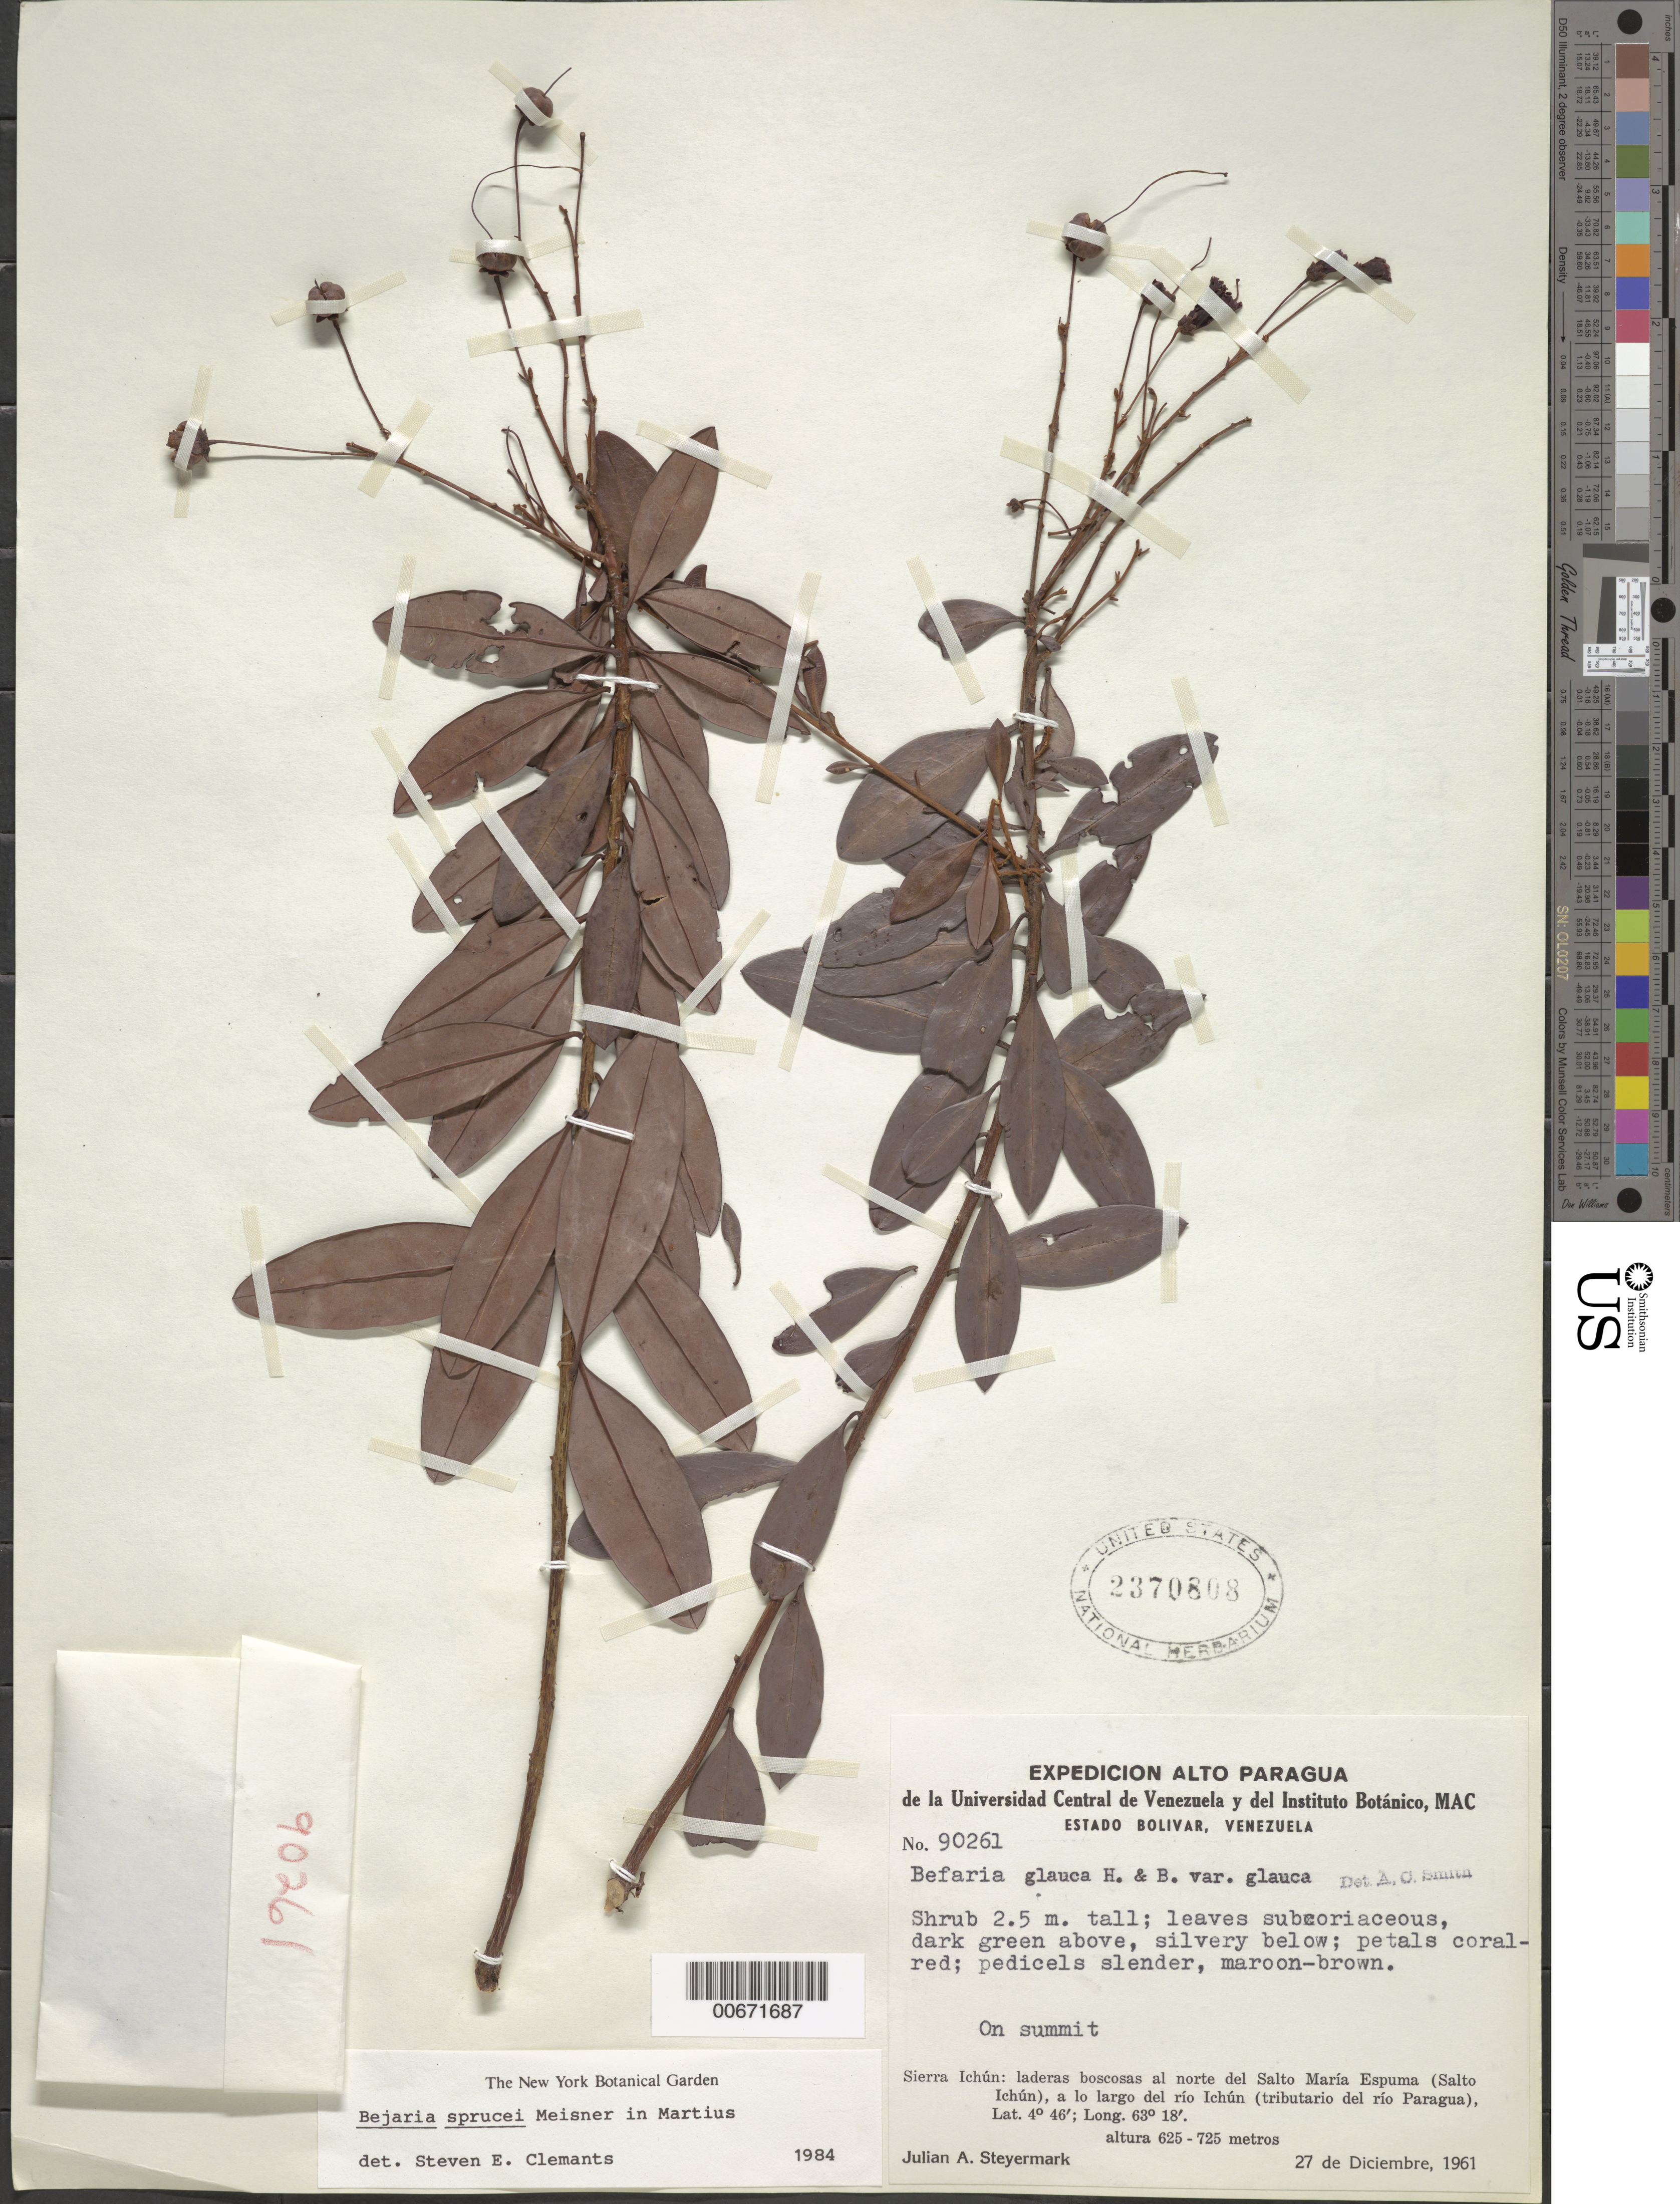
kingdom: Plantae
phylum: Tracheophyta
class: Magnoliopsida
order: Ericales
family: Ericaceae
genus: Bejaria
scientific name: Bejaria sprucei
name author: Meisn.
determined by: Clemants, S. E.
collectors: J. Steyermark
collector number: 90261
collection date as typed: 27-Dec-61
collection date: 1961-12-27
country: Venezuela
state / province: Bolívar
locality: Sierra Ichún, N del Salto María Espuma (Salto Ichún) del Río Ichún (tributary of río Paragua)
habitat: Laderas boscosas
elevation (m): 625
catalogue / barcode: US 2370808